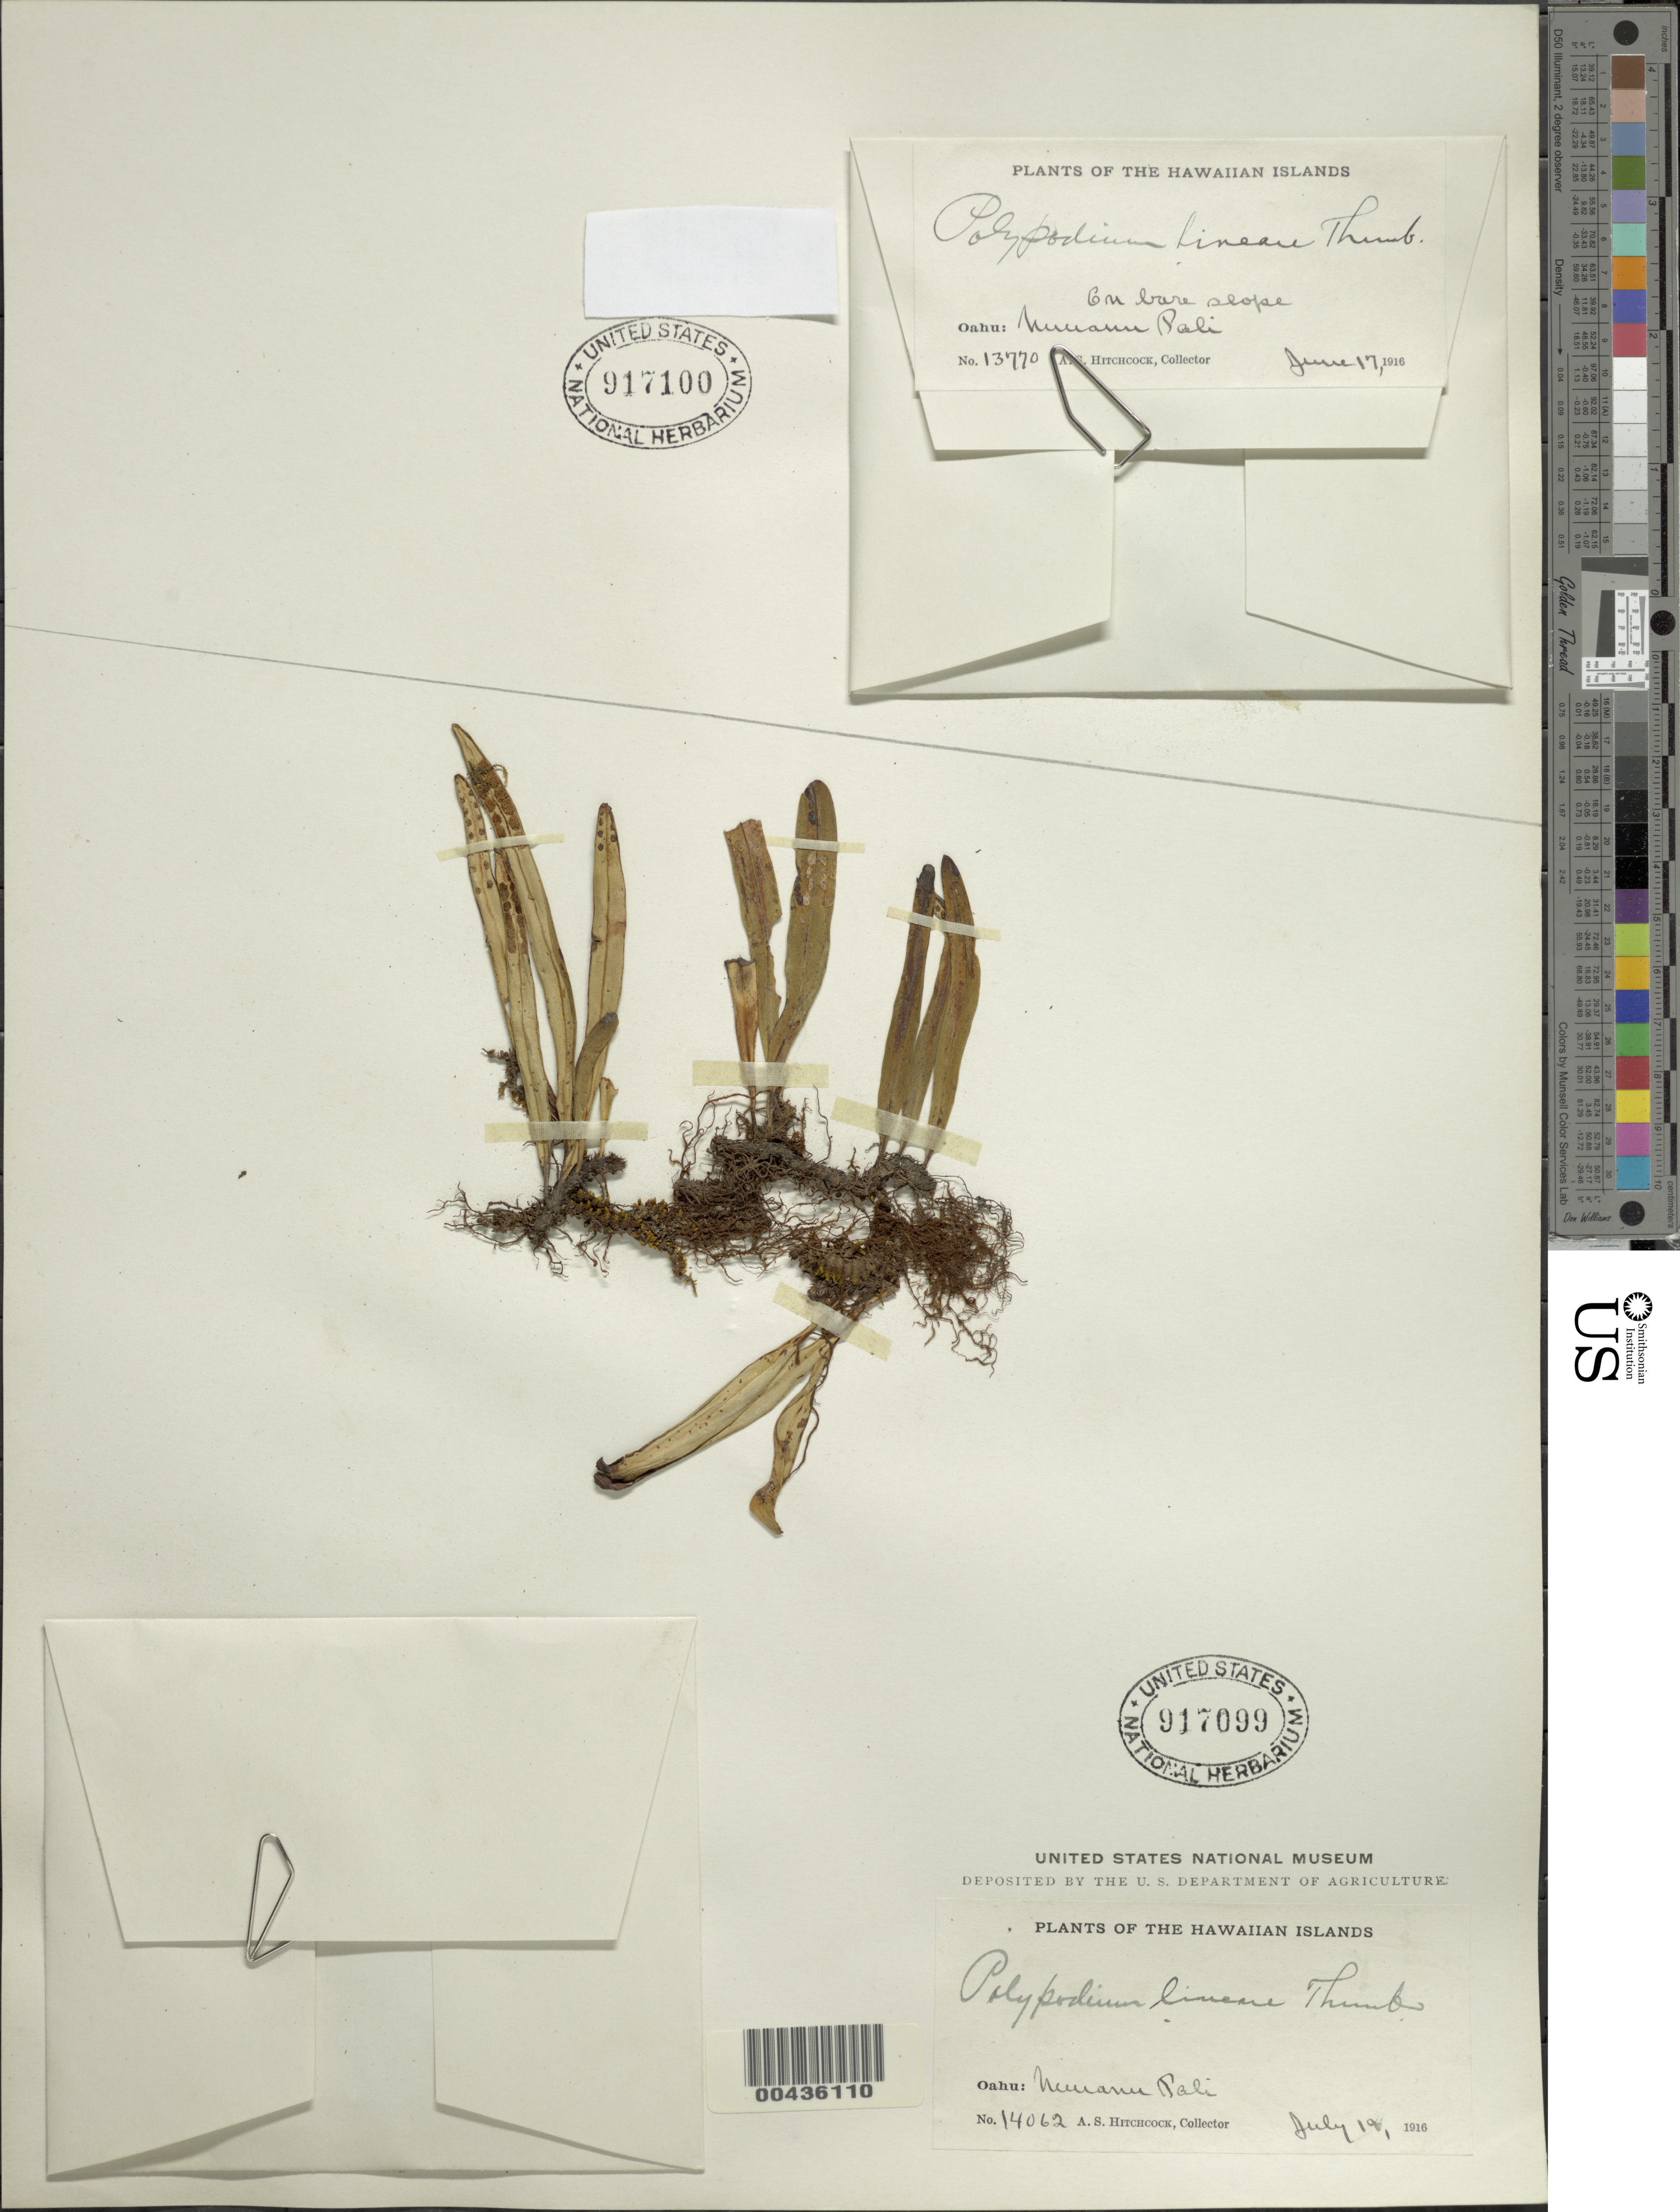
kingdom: Plantae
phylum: Tracheophyta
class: Polypodiopsida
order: Polypodiales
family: Polypodiaceae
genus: Lepisorus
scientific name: Lepisorus thunbergianus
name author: (Kaulf.) Ching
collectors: A. S. Hitchcock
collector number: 14062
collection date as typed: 18 Jul 1916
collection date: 1916-07-18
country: United States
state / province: Hawaii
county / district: Honolulu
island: Oahu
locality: Nuuanu Pali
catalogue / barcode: US 917099